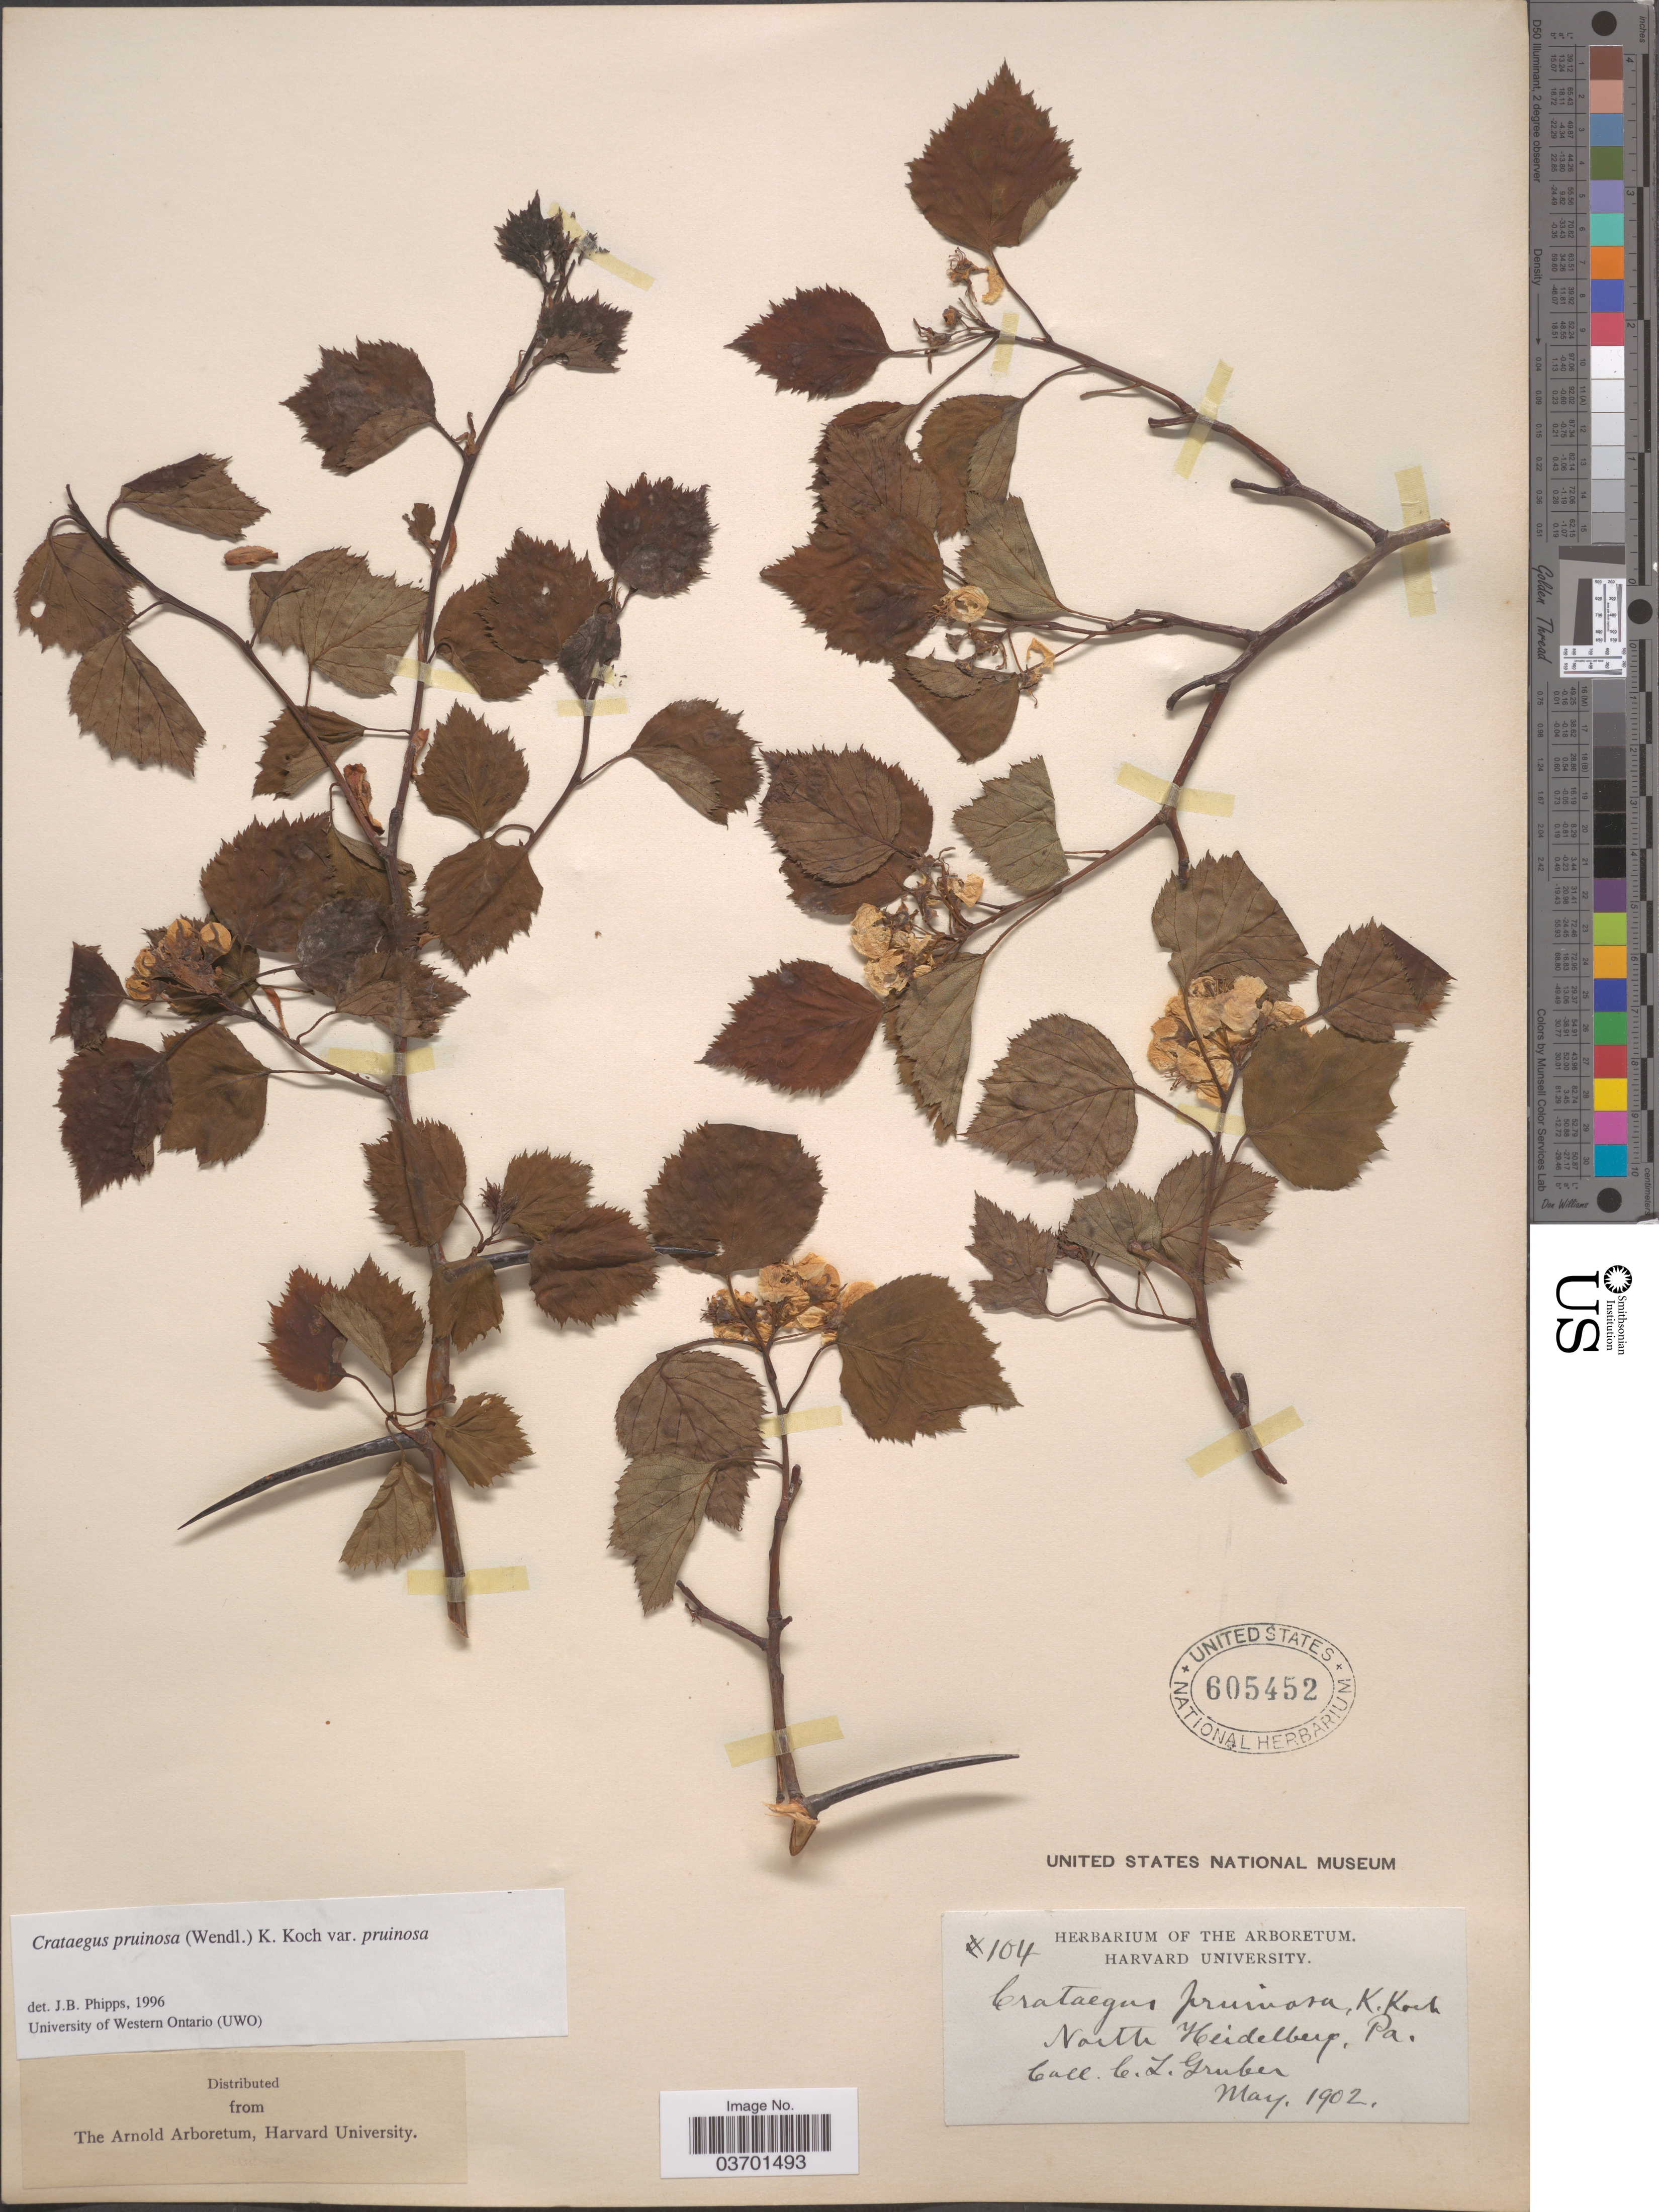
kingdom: Plantae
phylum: Tracheophyta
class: Magnoliopsida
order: Rosales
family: Rosaceae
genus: Crataegus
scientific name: Crataegus pruinosa var. pruinosa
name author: (H.L. Wendl.) K. Koch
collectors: C. Gruber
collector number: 104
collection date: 1902-05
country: United States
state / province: Pennsylvania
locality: North Heidelberg.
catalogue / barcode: US 605452